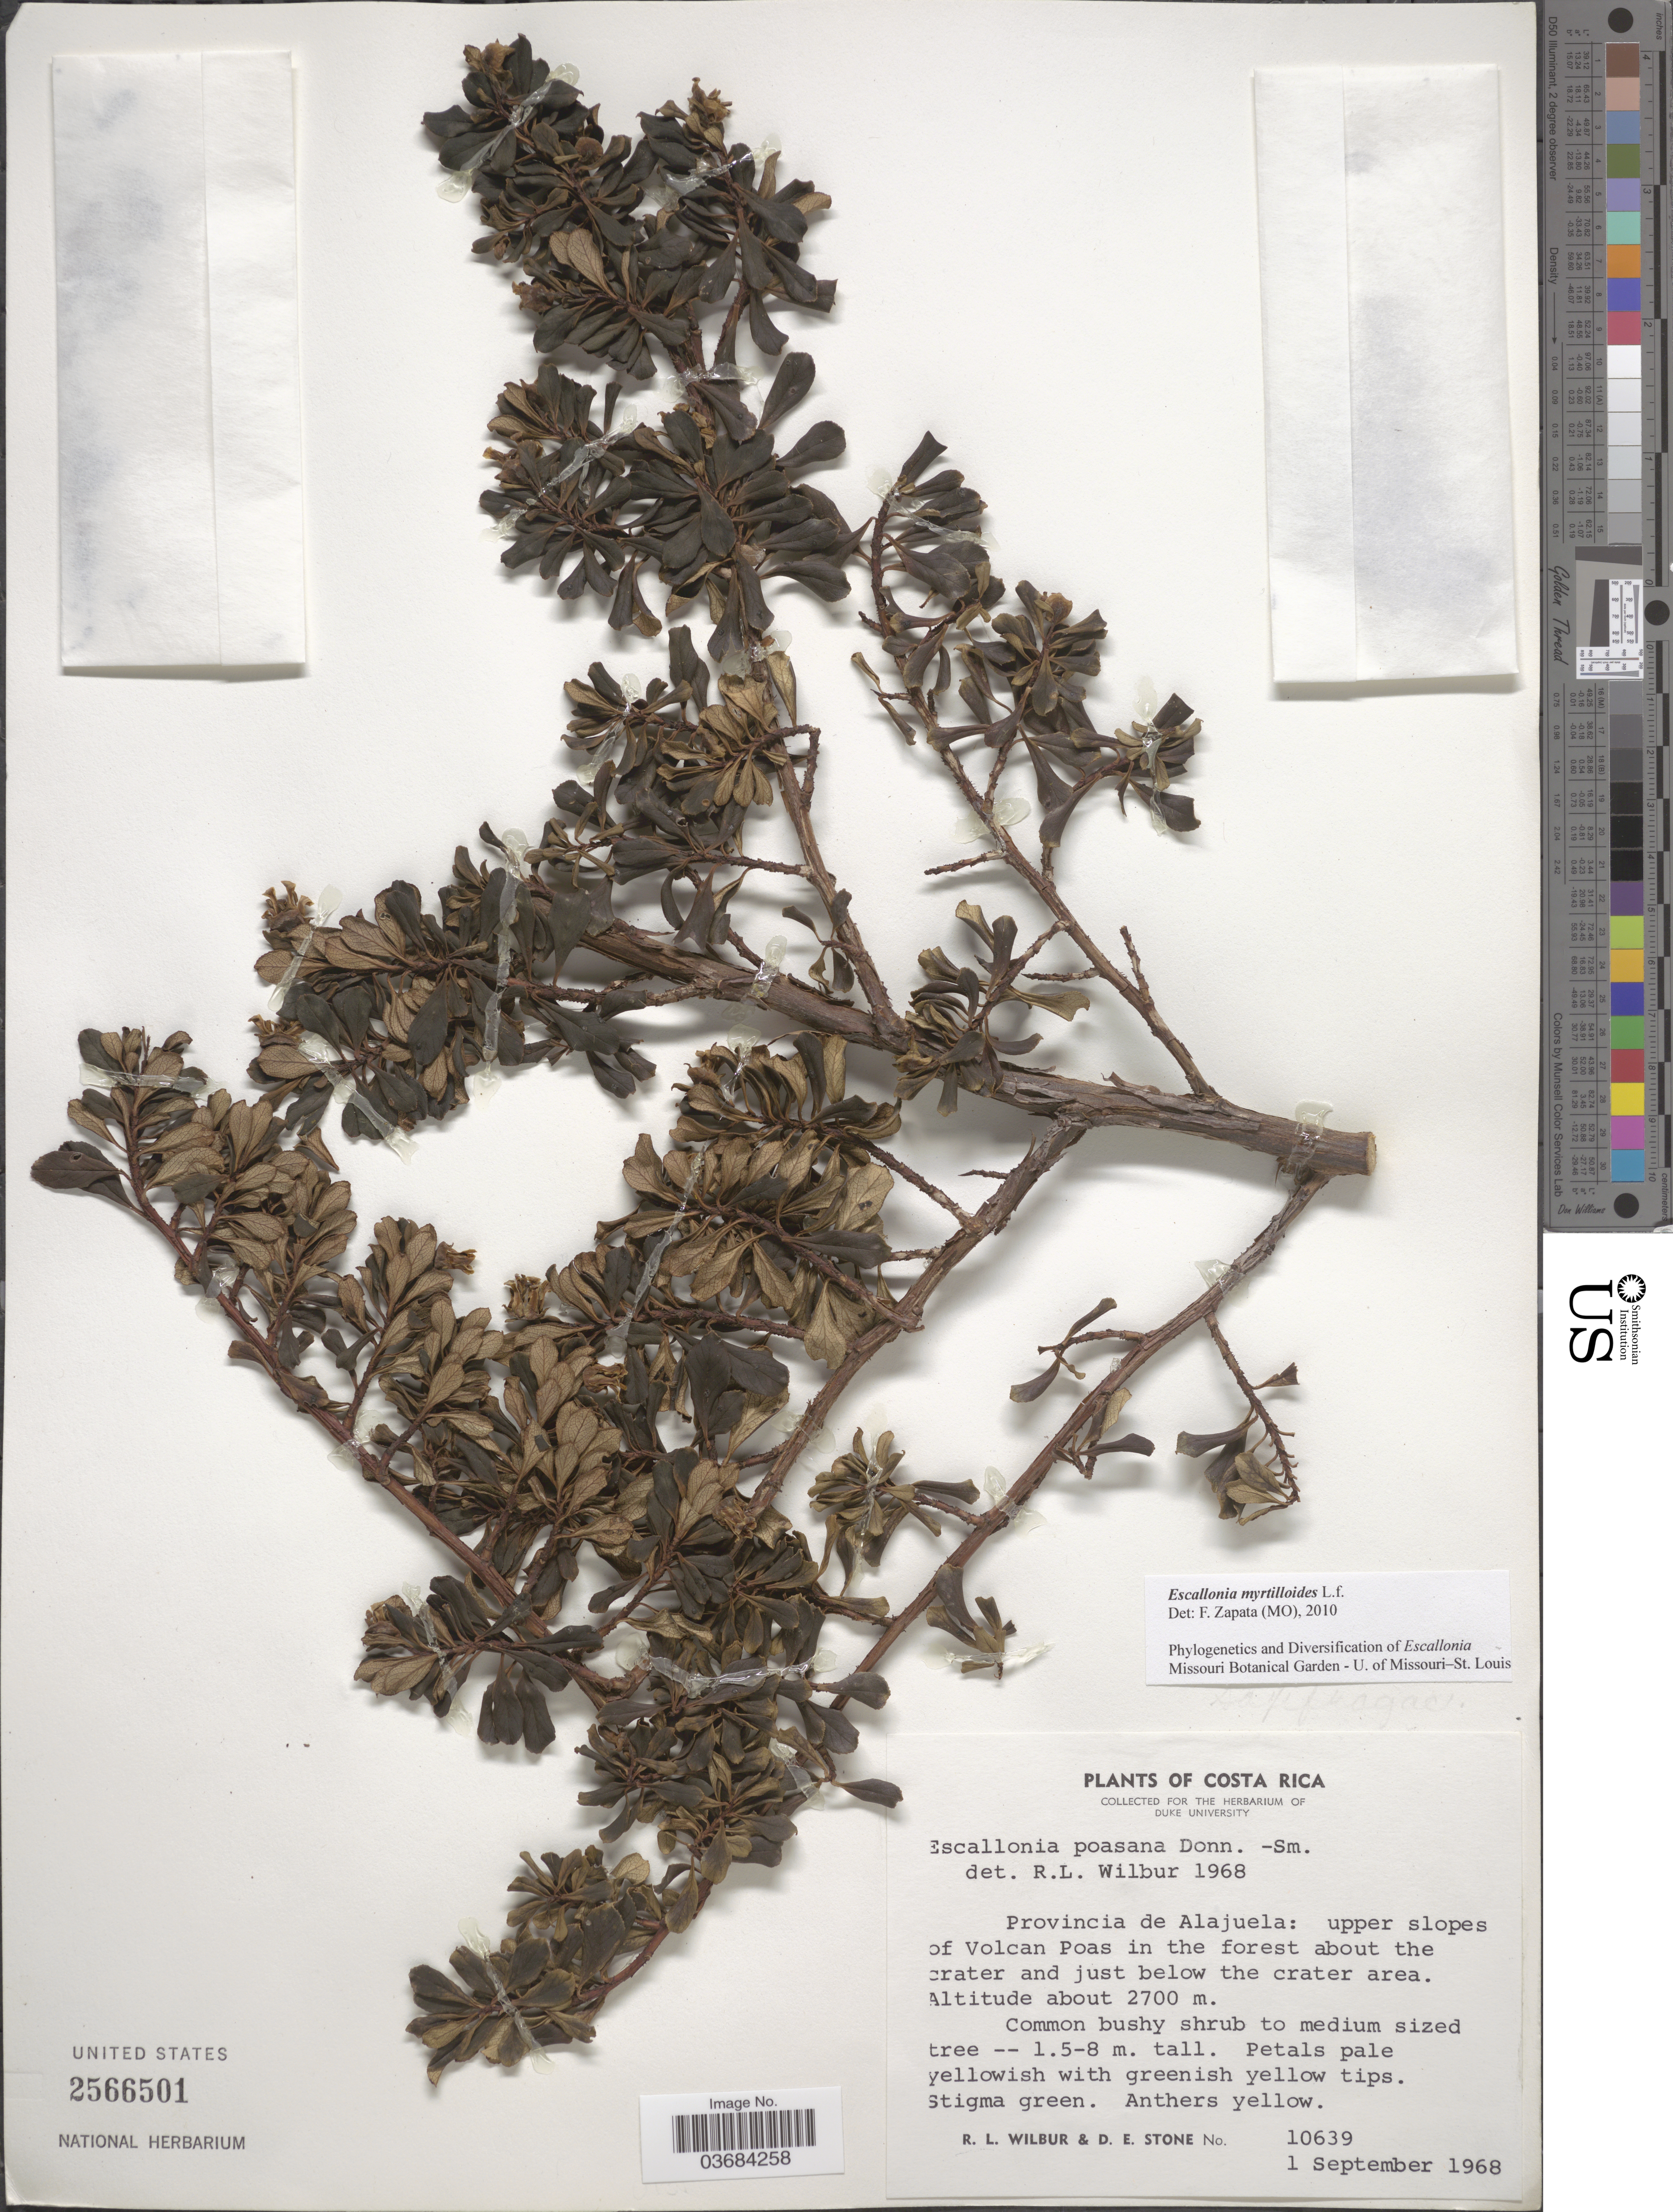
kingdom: Plantae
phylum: Tracheophyta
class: Magnoliopsida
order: Escalloniales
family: Escalloniaceae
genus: Escallonia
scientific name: Escallonia myrtilloides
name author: L. f.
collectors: R. L. Wilbur & D. E. Stone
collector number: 10639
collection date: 1968-09-01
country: Costa Rica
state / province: Alajuela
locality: Upper slopes of Volcan Poas in the forest about the crater and just below the crater area.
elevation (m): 2700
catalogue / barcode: US 2566501